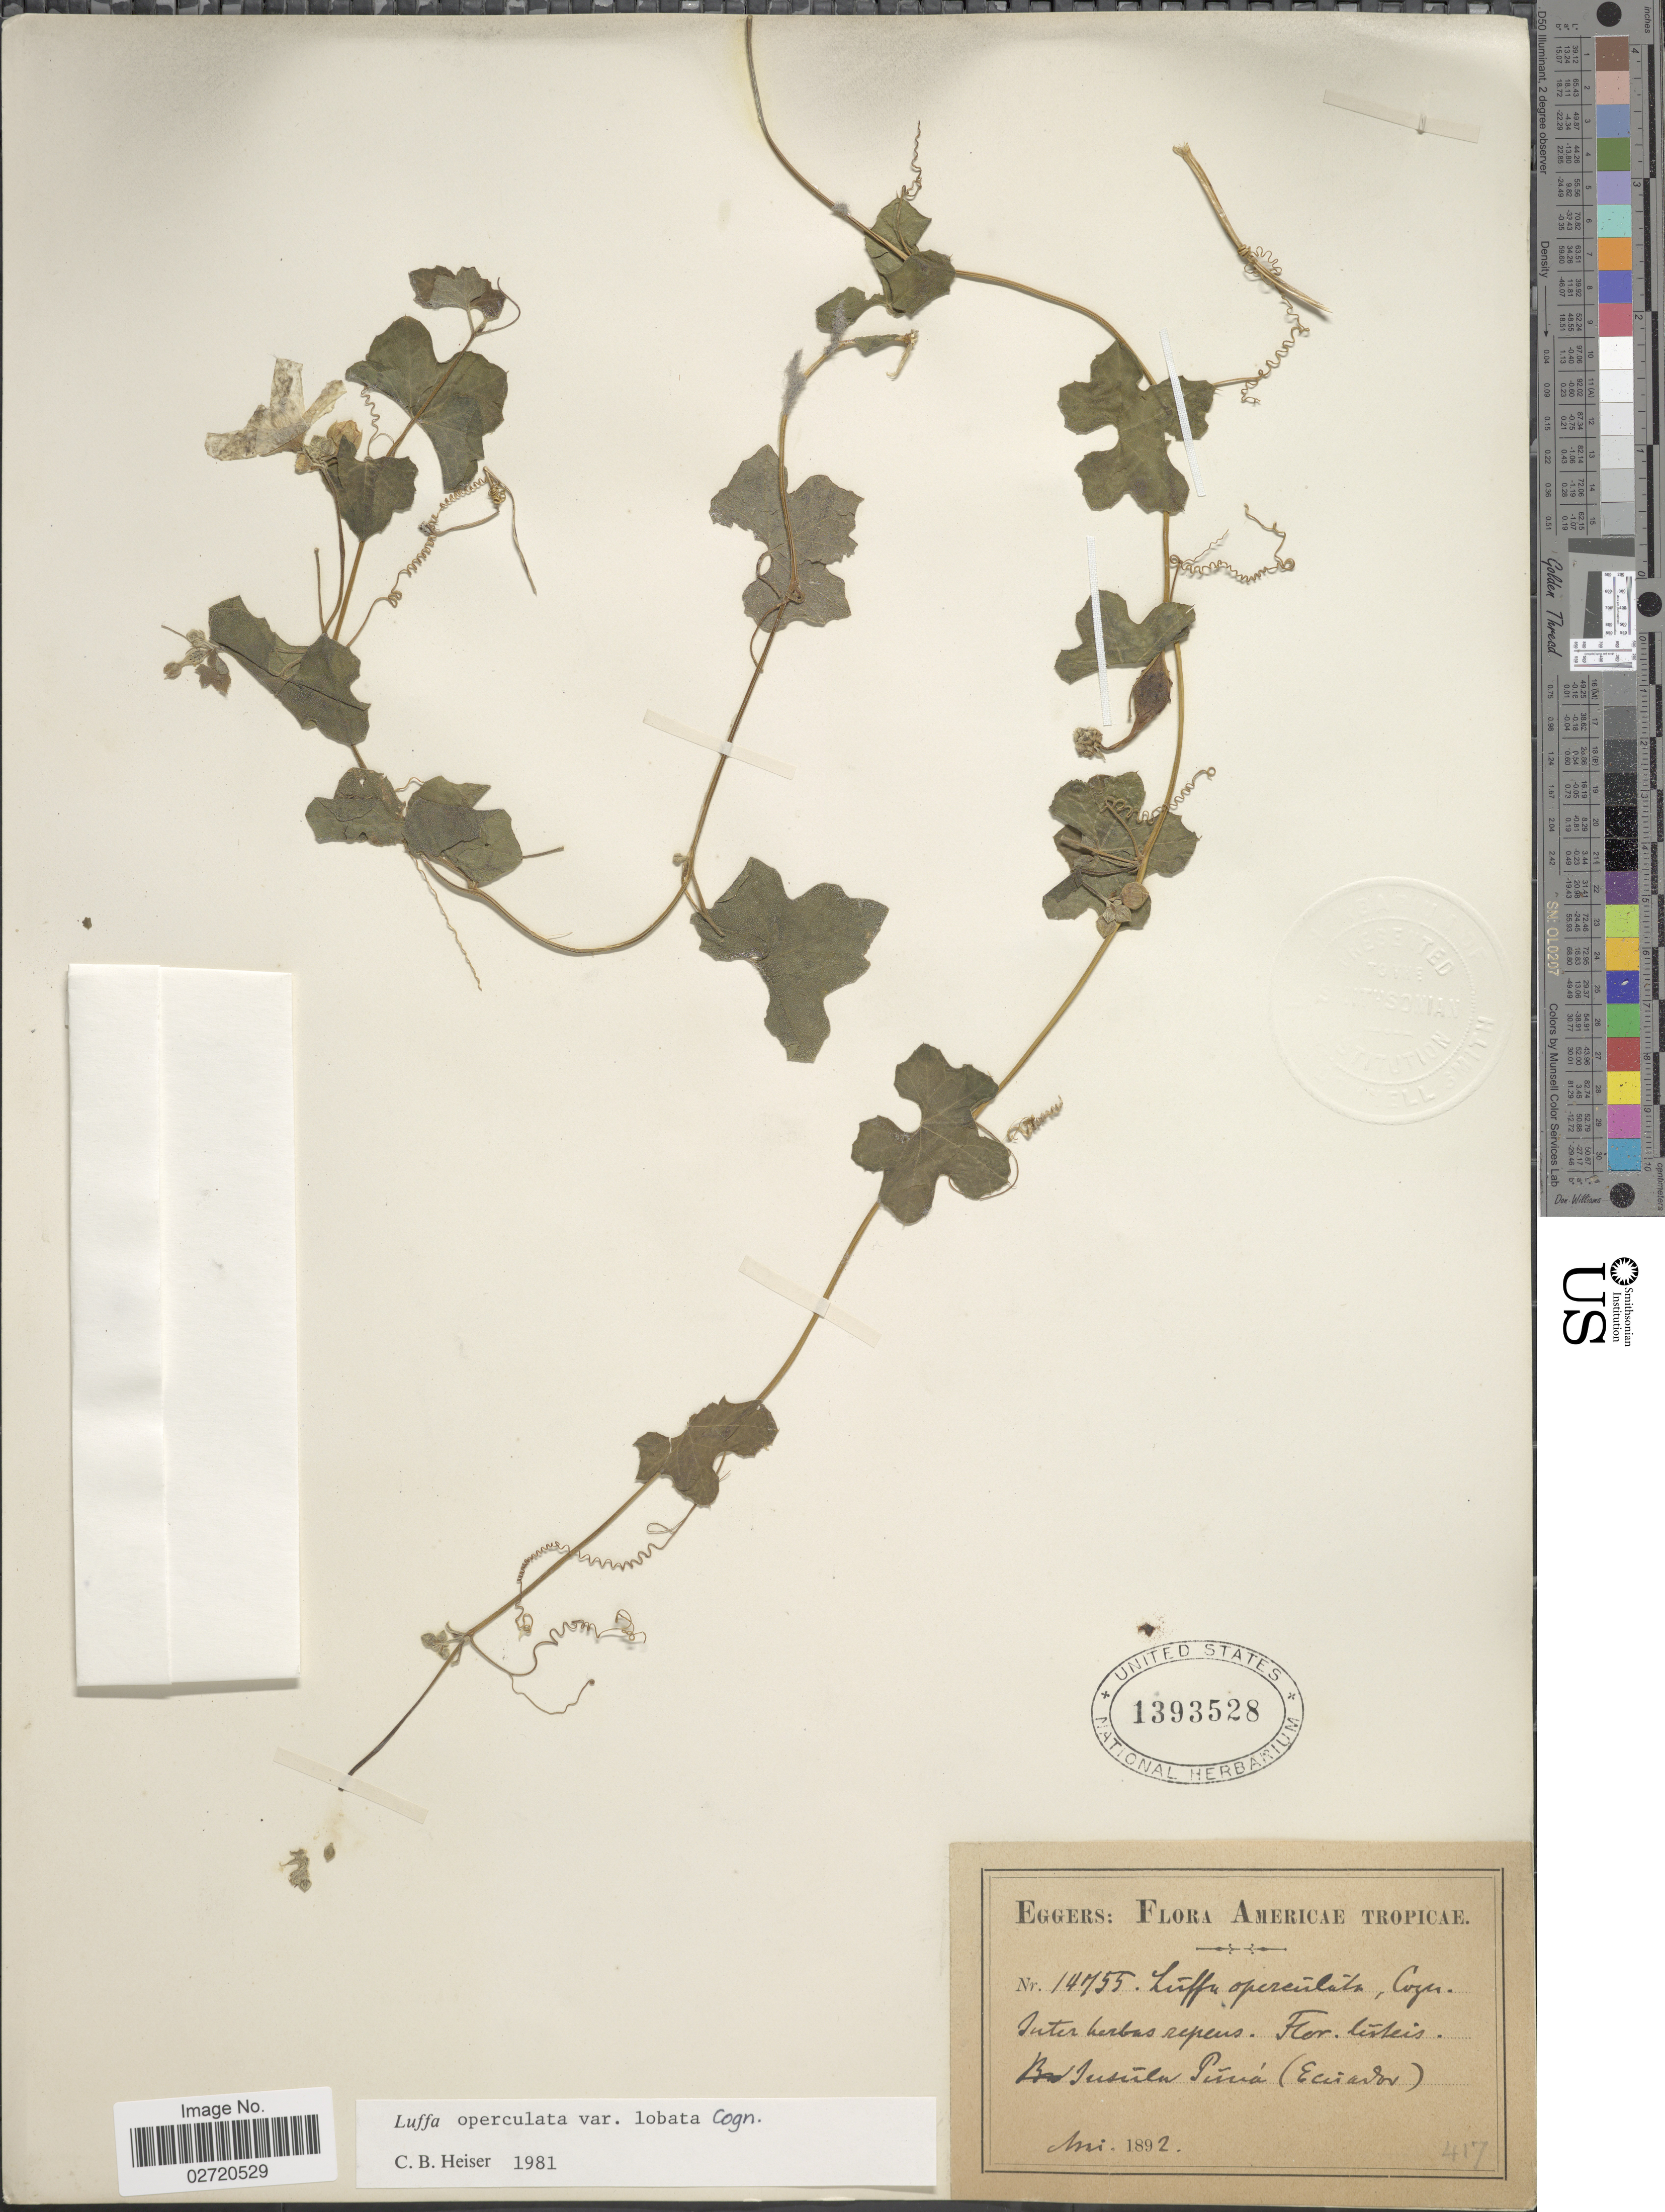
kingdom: Plantae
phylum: Tracheophyta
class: Magnoliopsida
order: Cucurbitales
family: Cucurbitaceae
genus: Luffa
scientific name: Luffa operculata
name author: (L.) Cogn.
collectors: -. Eggers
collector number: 14755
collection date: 1892-05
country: Ecuador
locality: Insüla Püná.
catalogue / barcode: US 1393528